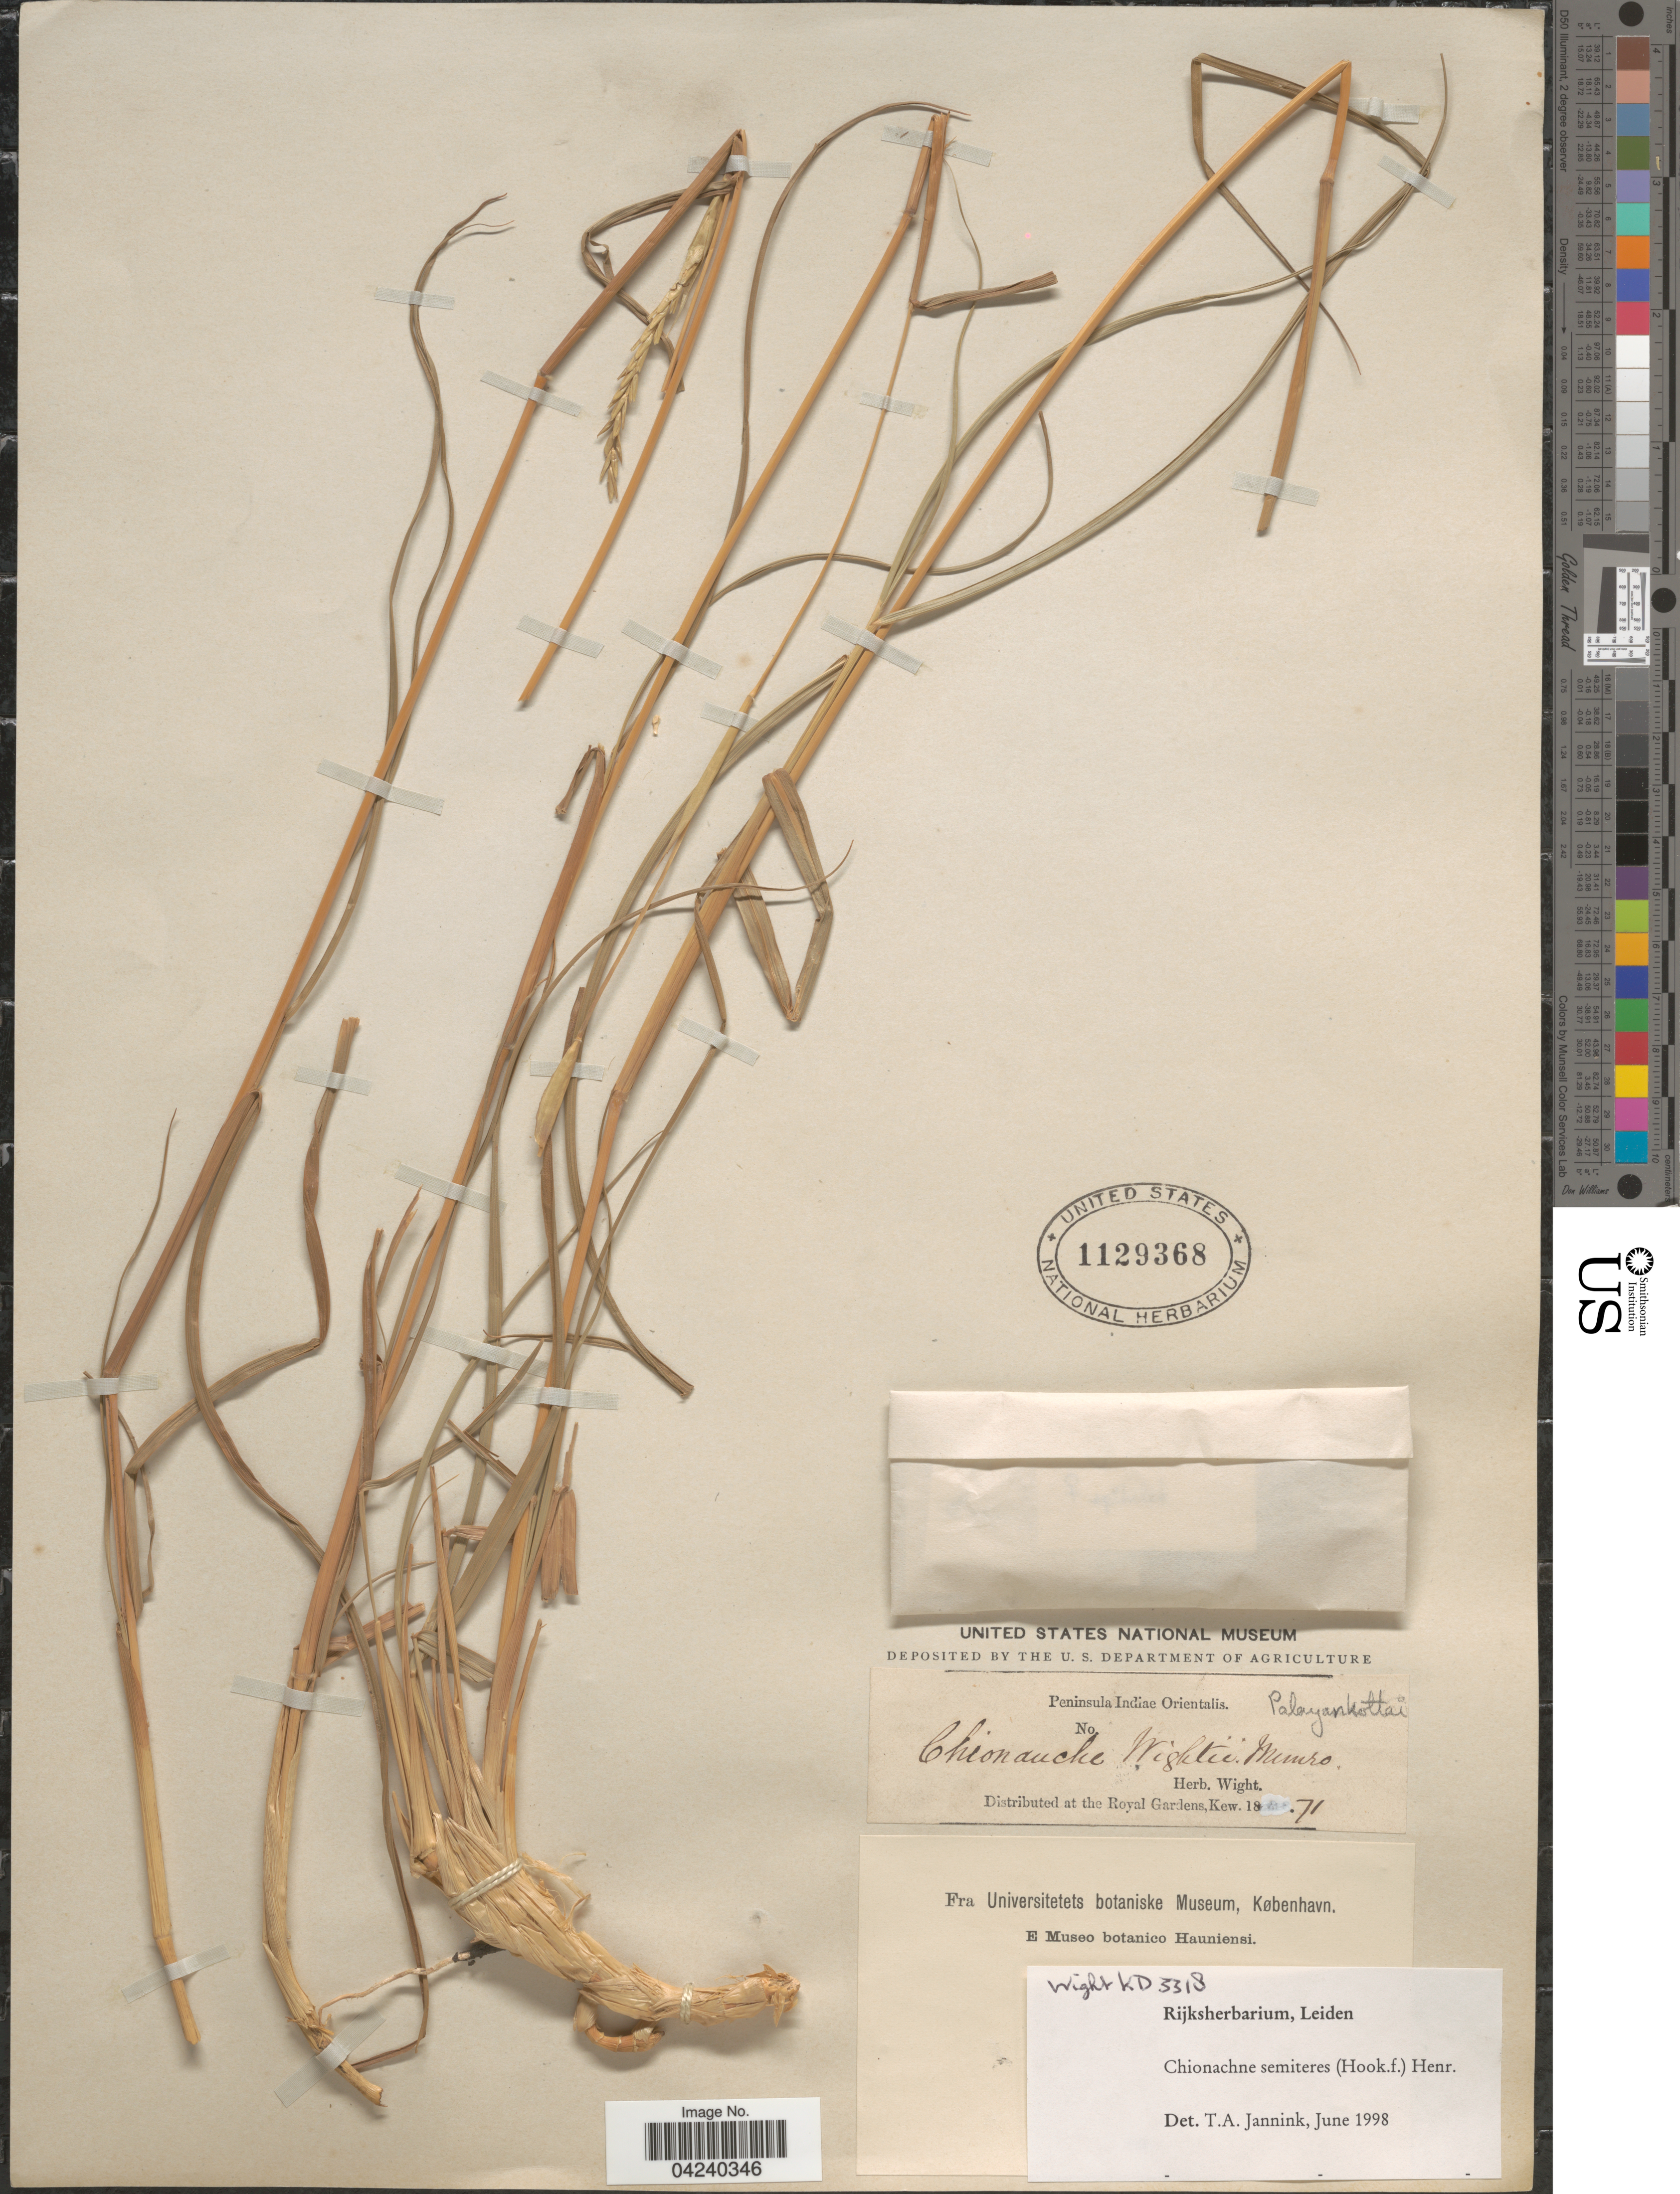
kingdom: Plantae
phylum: Tracheophyta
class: Liliopsida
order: Poales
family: Poaceae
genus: Chionachne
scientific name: Chionachne semiteres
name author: (Benth. ex Stapf) Henr.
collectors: ex Herb. Wight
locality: Peninsula Indiae Orientalis.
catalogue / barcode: US 1129368